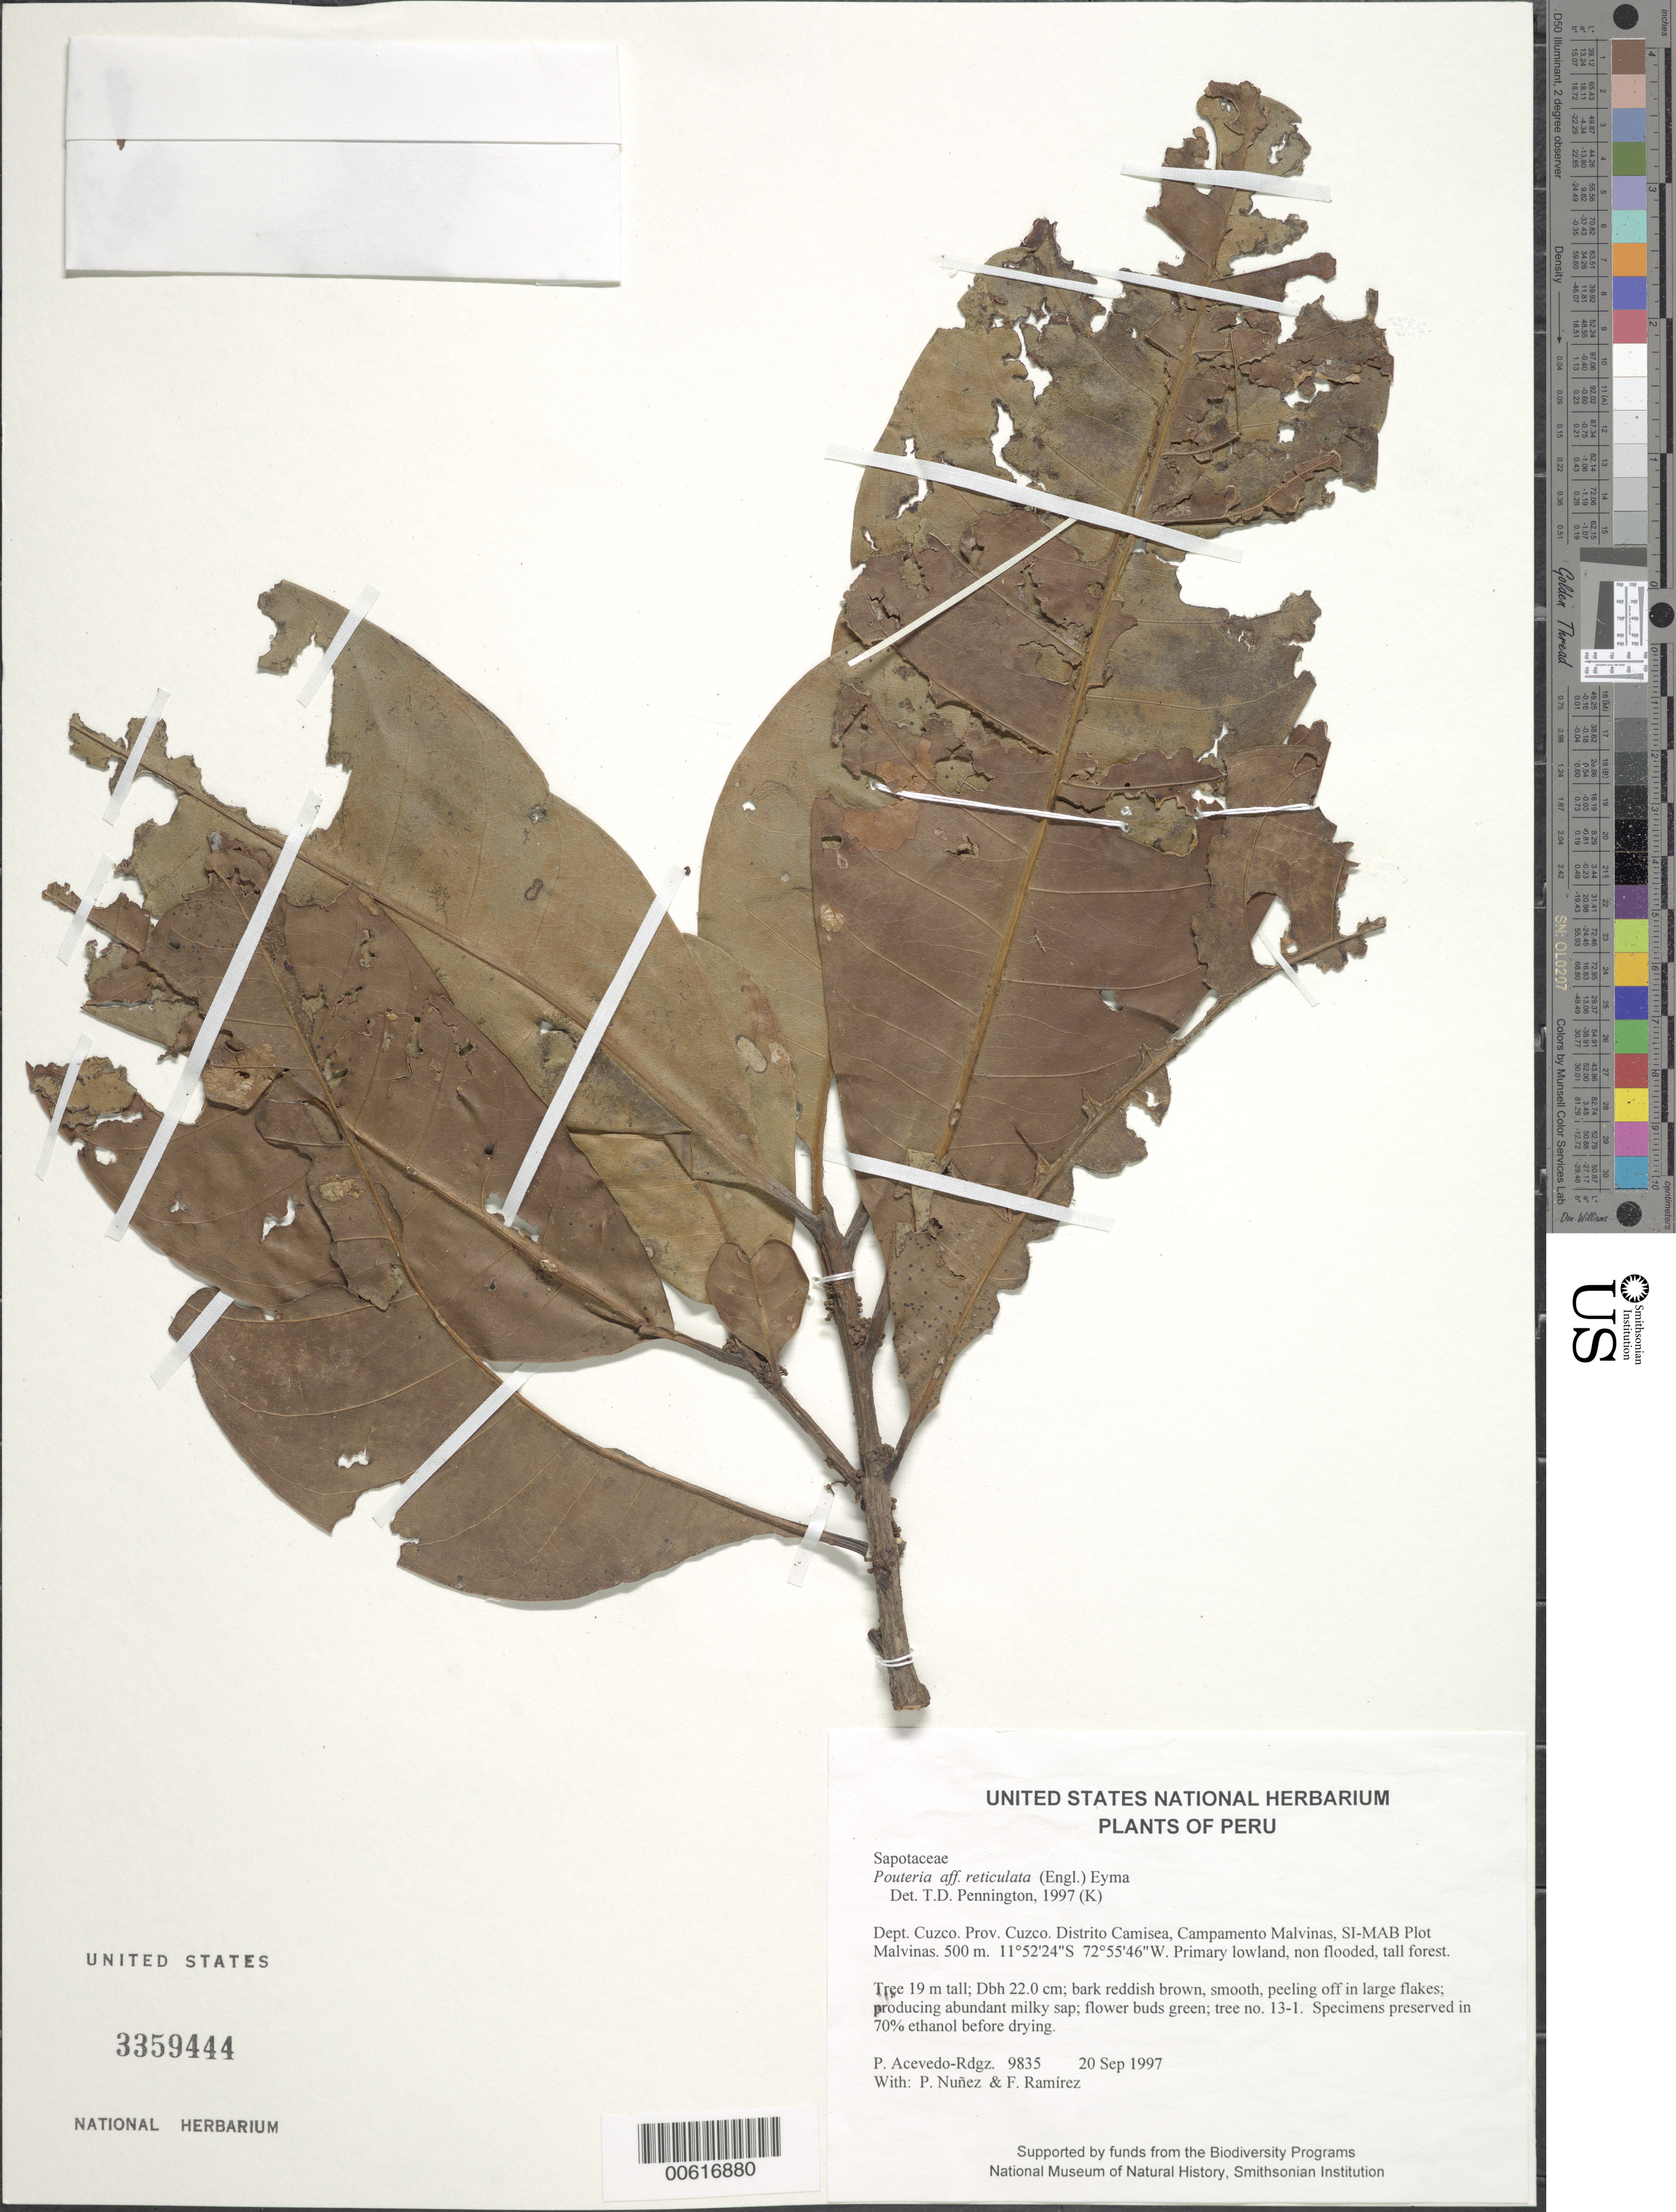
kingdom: Plantae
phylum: Tracheophyta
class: Magnoliopsida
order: Ericales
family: Sapotaceae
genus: Pouteria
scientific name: Pouteria reticulata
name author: (Engl.) Eyma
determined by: Pennington, T. D., (K)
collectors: P. Acevedo-Rodr., P. Nuñez V. & F. Ramirez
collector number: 9835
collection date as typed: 20 Sep 1997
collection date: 1997-09-20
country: Peru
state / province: Cusco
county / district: Cusco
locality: Distrito Camisea, Campamento Malvinas, SI-MAB Plot Malvinas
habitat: Primary lowland, non flooded, tall forest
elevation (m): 500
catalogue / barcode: US 3359444